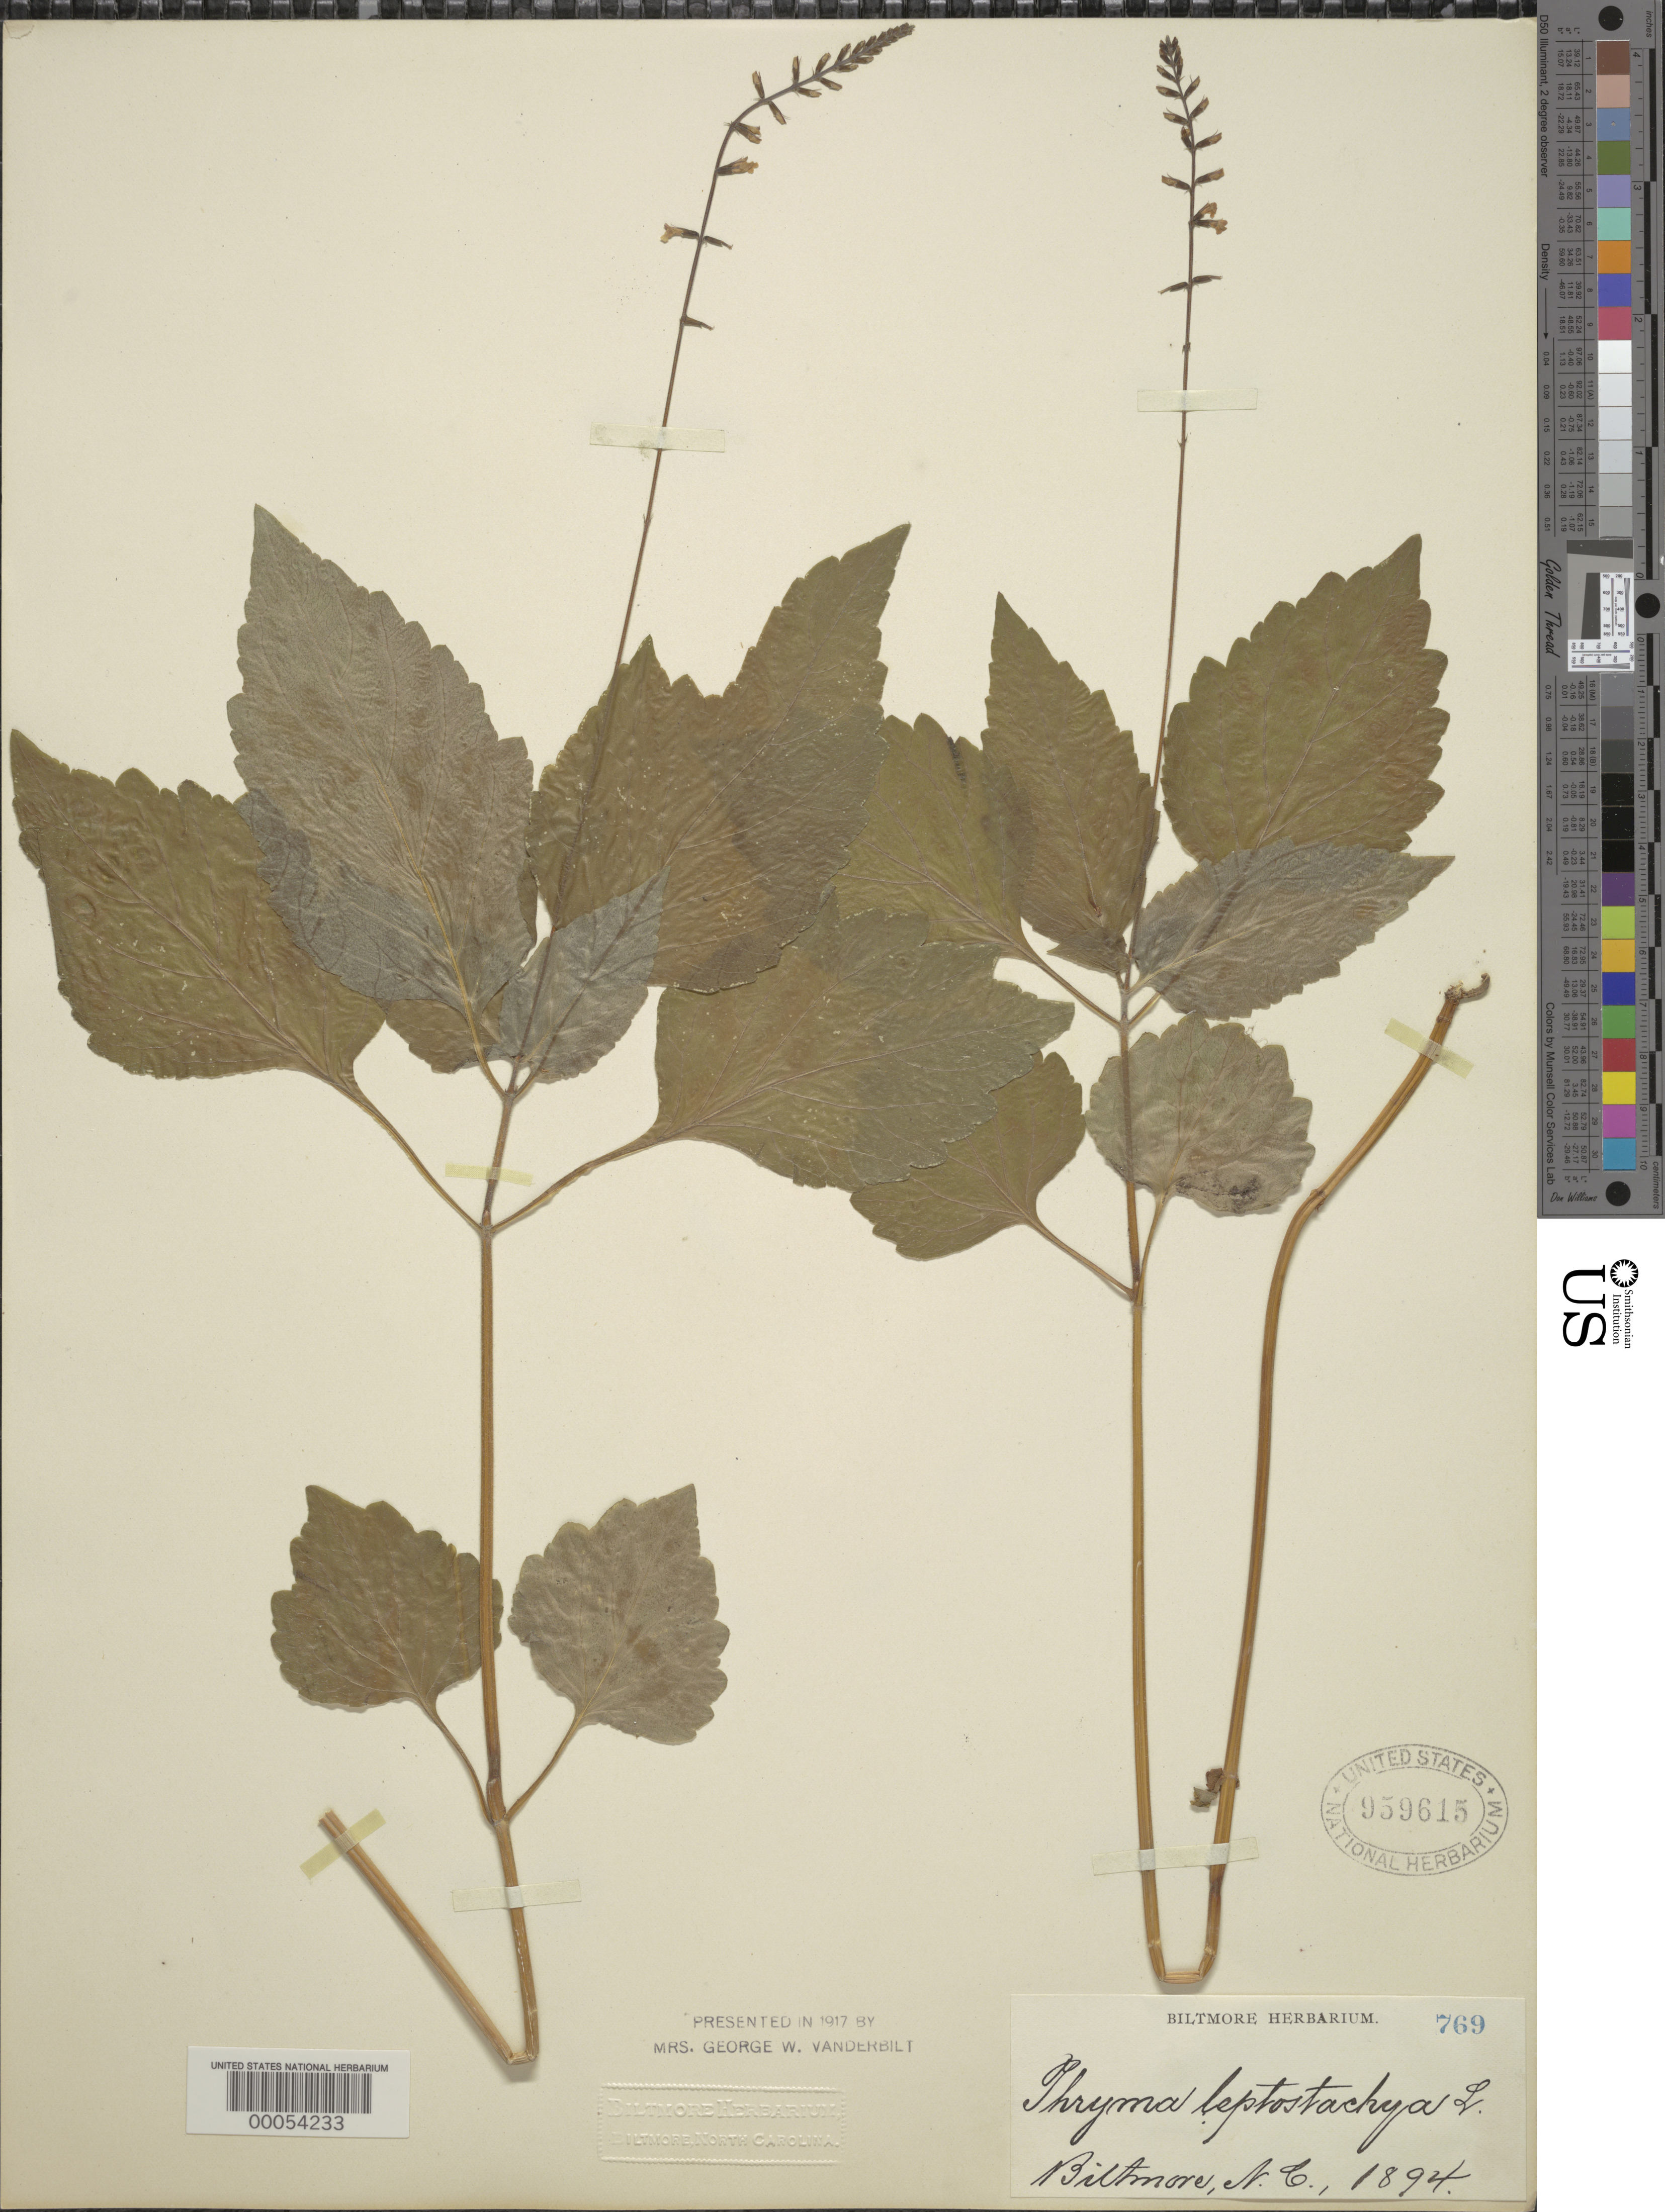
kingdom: Plantae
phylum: Tracheophyta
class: Magnoliopsida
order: Lamiales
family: Phrymaceae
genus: Phryma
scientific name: Phryma leptostachya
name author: L.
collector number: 769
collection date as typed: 1894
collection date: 1894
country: United States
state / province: North Carolina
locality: Biltmore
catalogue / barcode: US 959615